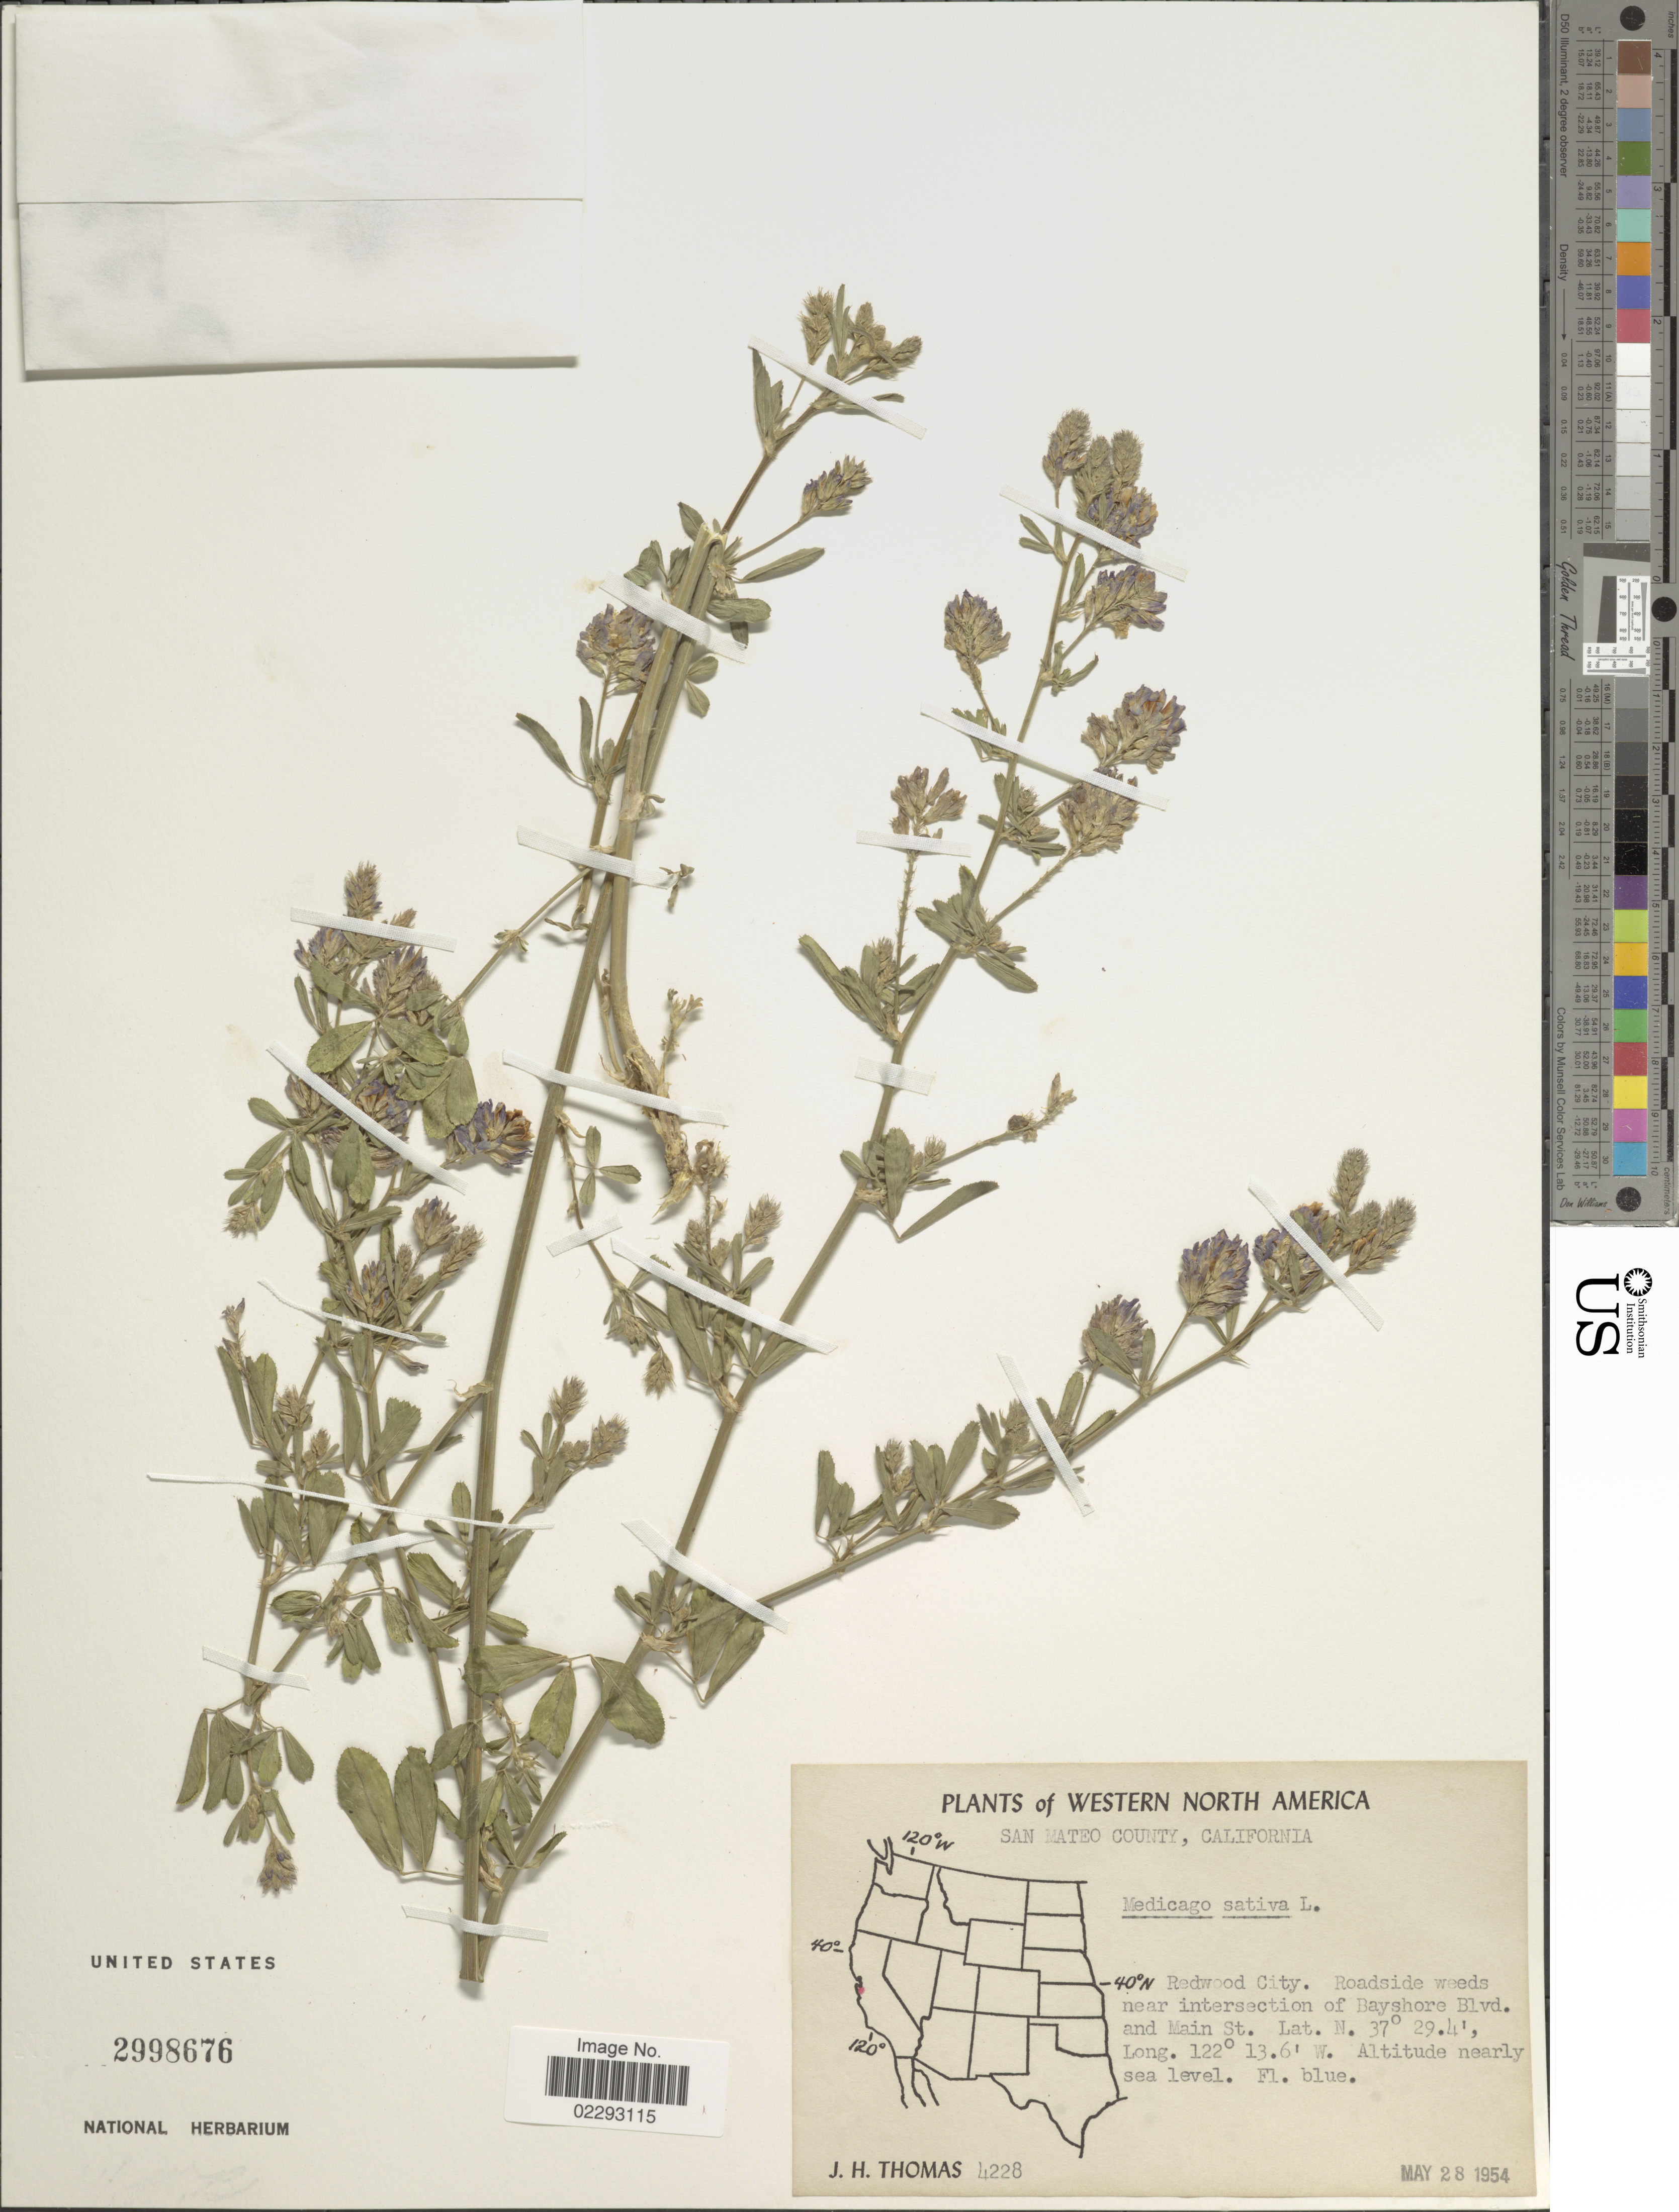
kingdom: Plantae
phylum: Tracheophyta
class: Magnoliopsida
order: Fabales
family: Fabaceae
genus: Medicago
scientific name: Medicago sativa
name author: L.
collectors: J. H. Thomas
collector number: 4228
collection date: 1954-05-28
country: United States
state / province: California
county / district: San Mateo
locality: San Mateo County, Redwood City, near intersection of Bayshore Blvd. and Main St.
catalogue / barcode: US 2998676